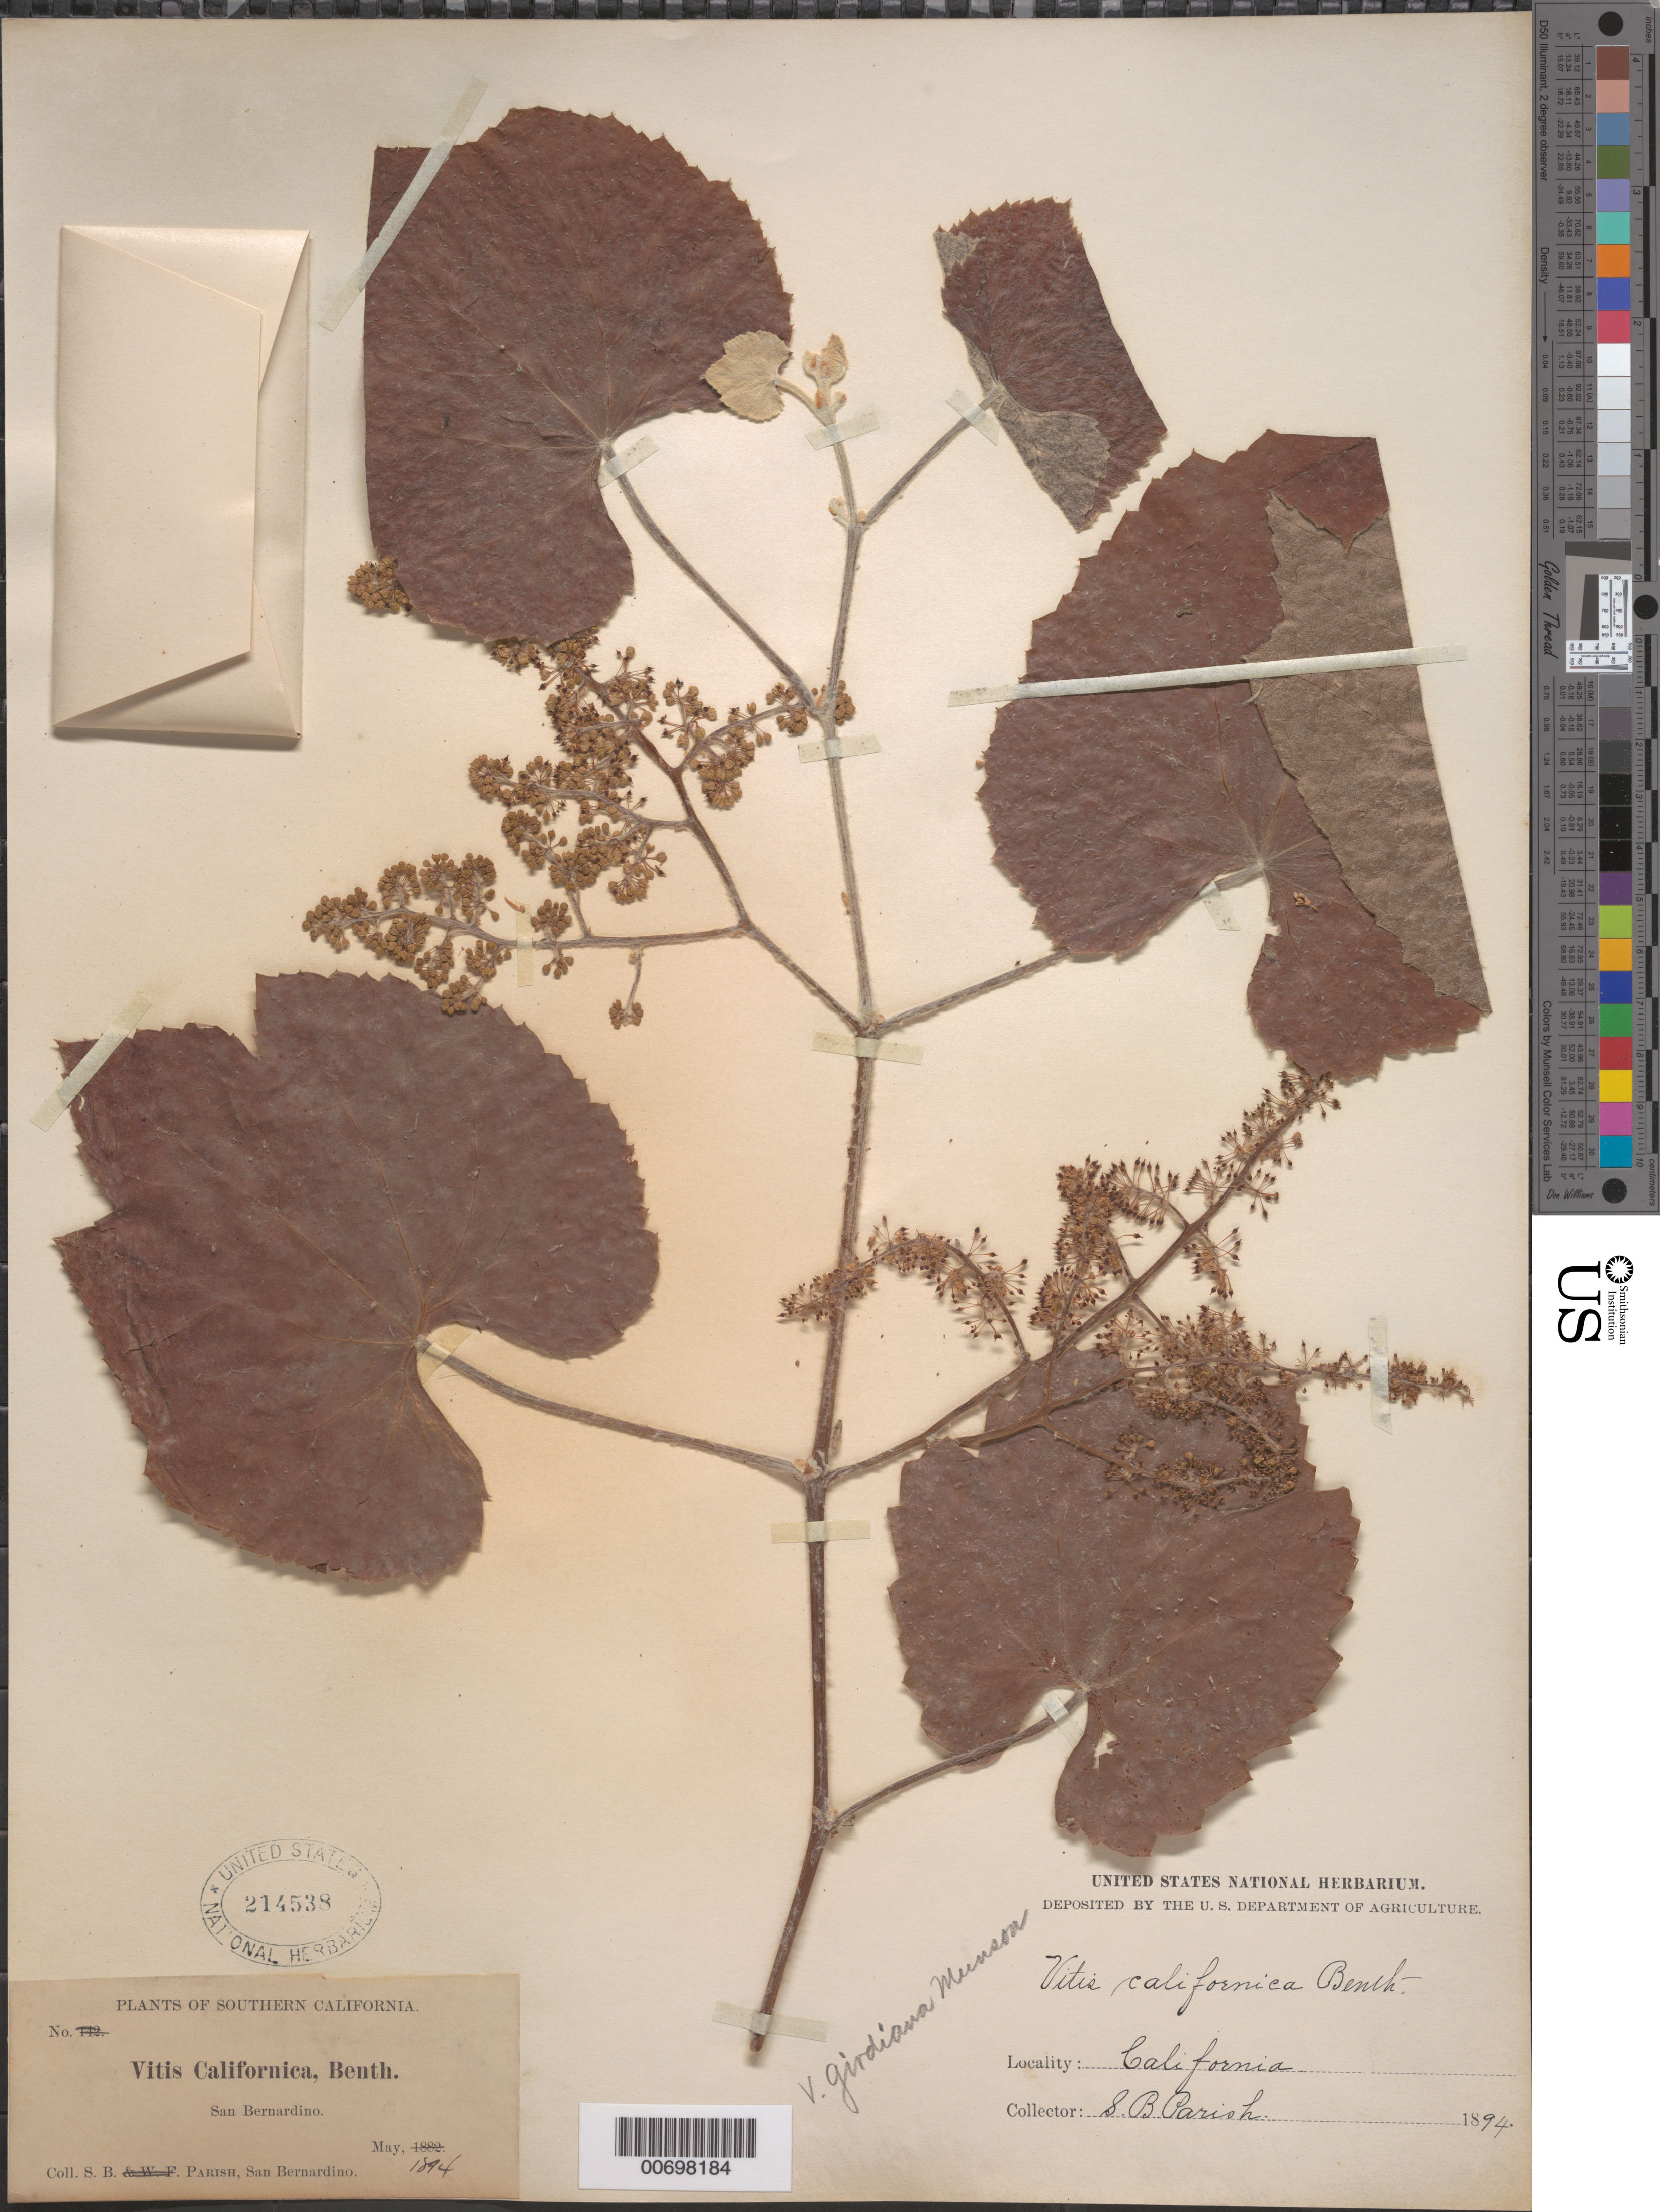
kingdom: Plantae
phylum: Tracheophyta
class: Magnoliopsida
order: Vitales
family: Vitaceae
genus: Vitis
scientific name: Vitis girdiana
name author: Munson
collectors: S. B. Parish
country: United States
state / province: California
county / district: San Bernardino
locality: San Bernardino.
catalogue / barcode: US 214538